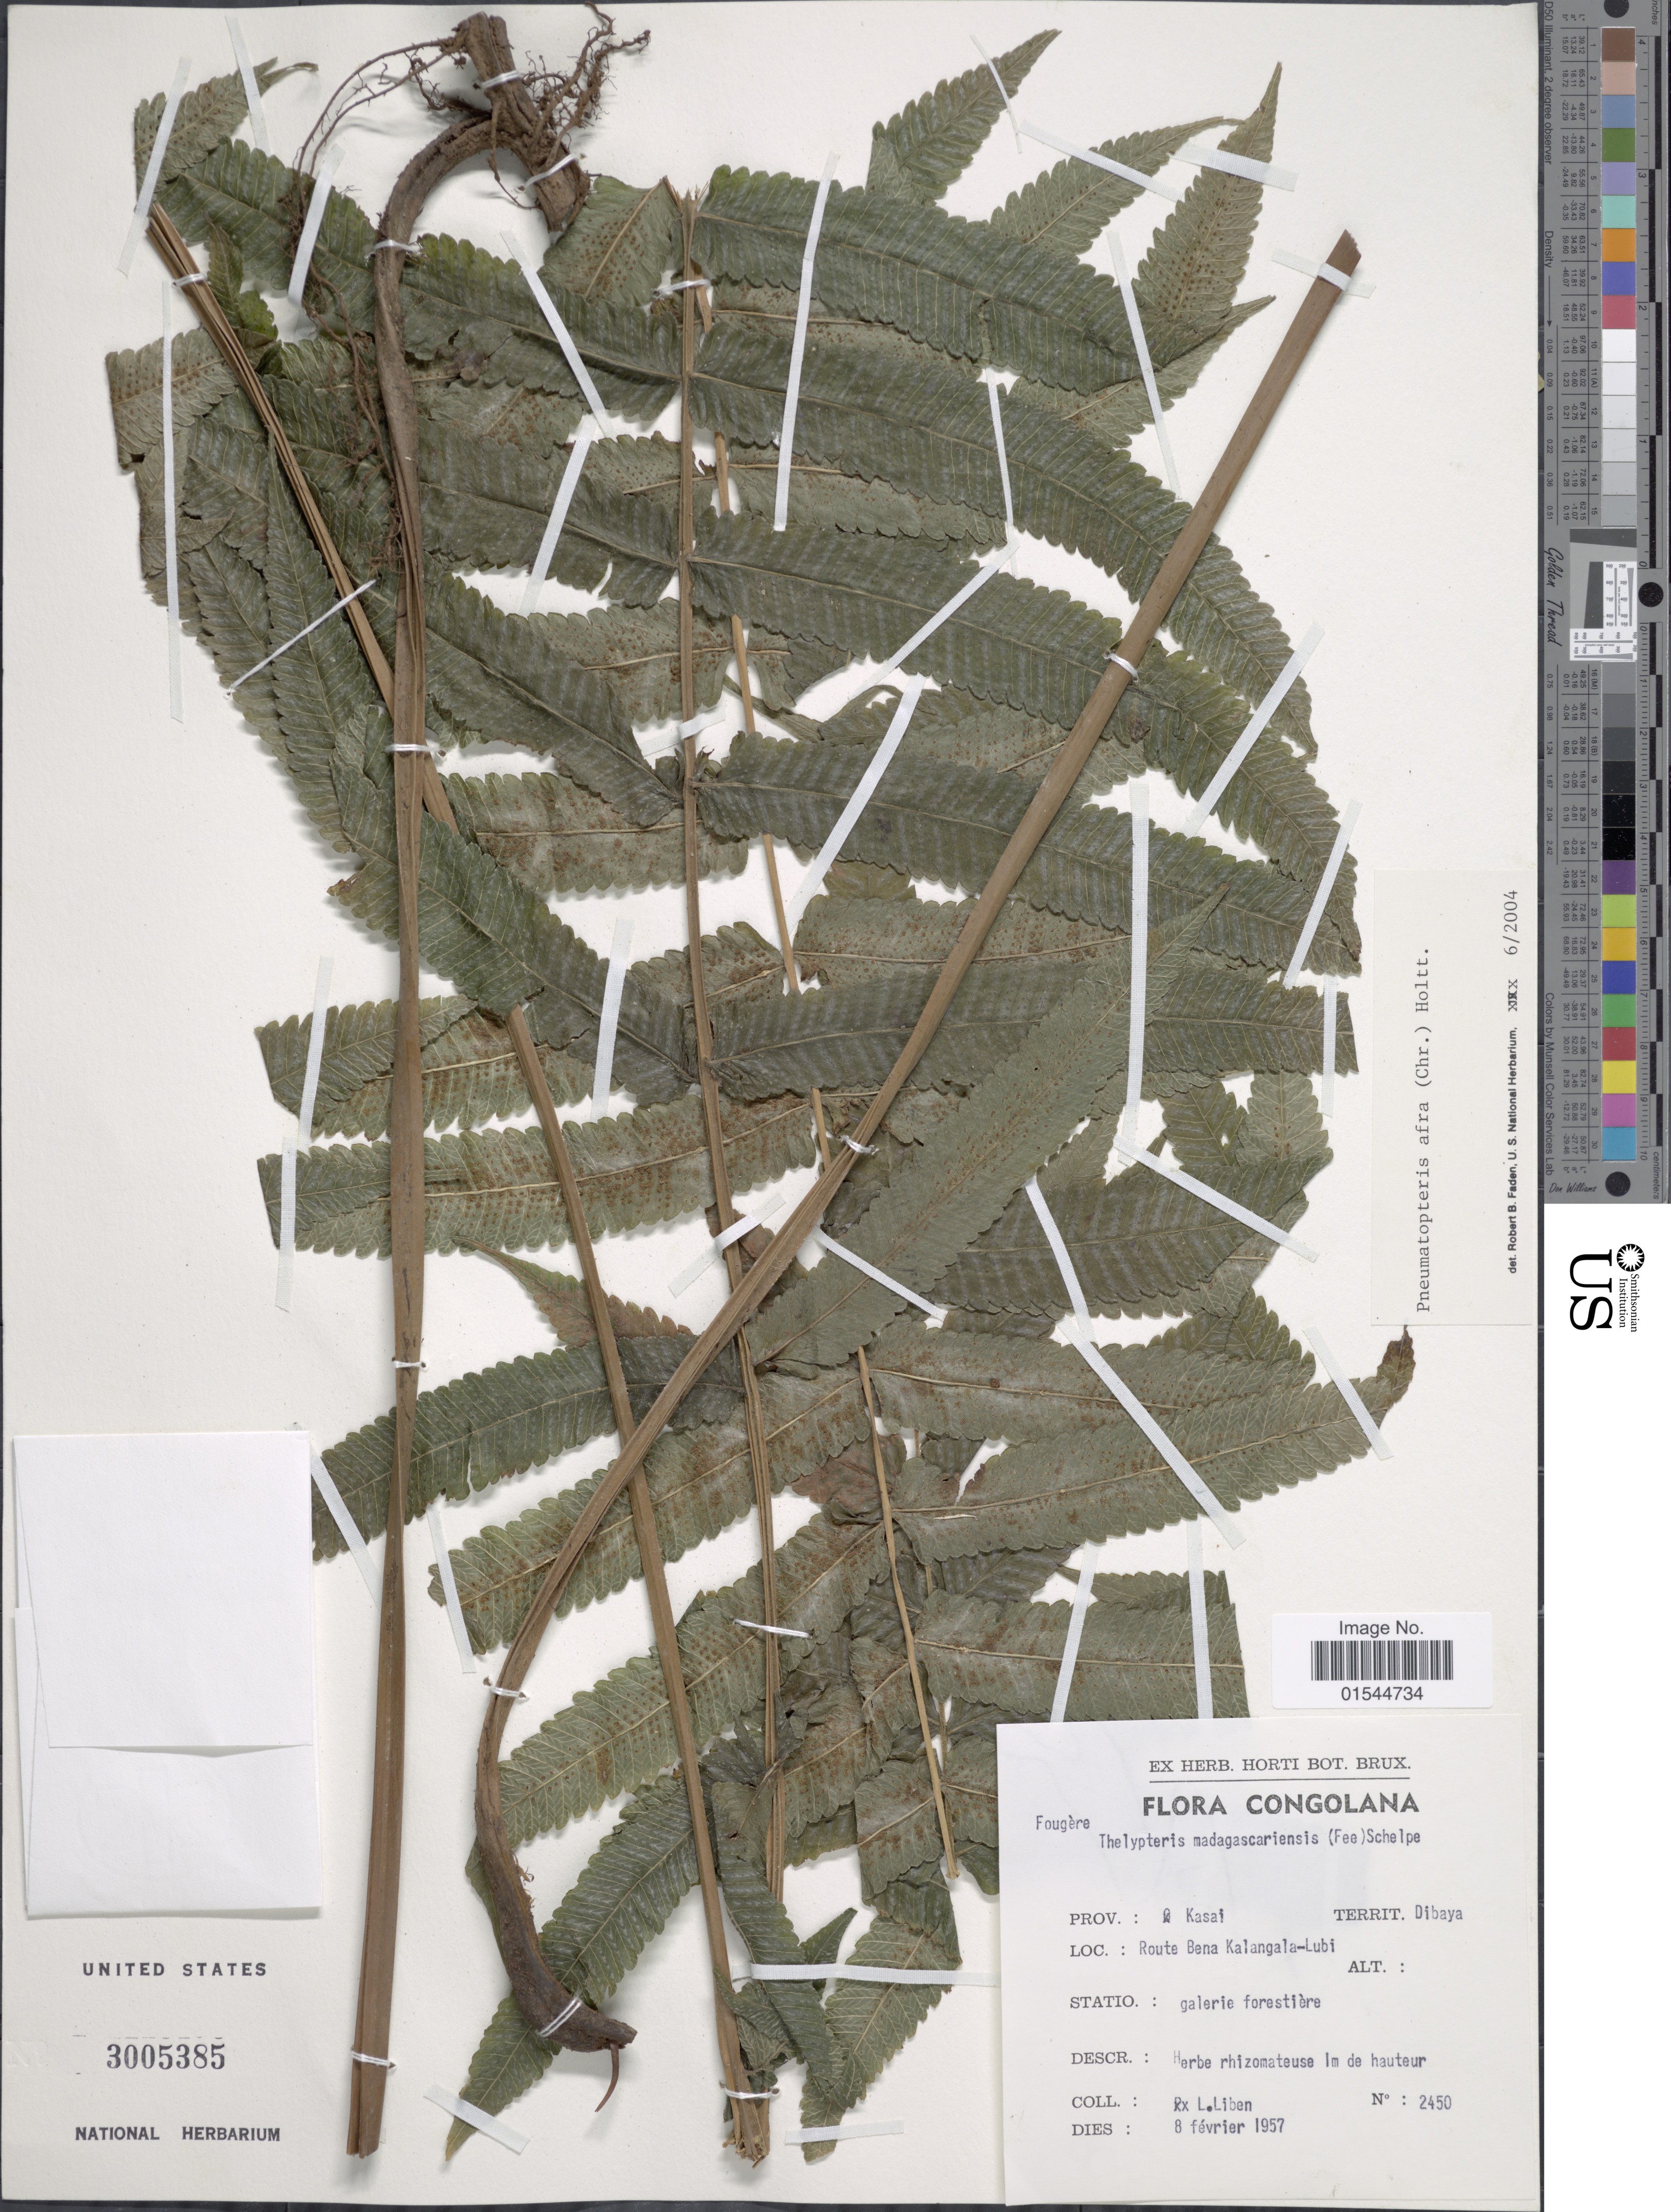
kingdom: Plantae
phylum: Tracheophyta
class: Polypodiopsida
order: Polypodiales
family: Thelypteridaceae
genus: Pneumatopteris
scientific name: Pneumatopteris afra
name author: (Christ) Holttum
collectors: L. Liben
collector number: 2450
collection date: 1957-02-08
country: Congo, Democratic Republic of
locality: Congolana, Prov. Kasai, Territ. Oibaya, route Bena Kalangala-Lubi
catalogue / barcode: US 3005385